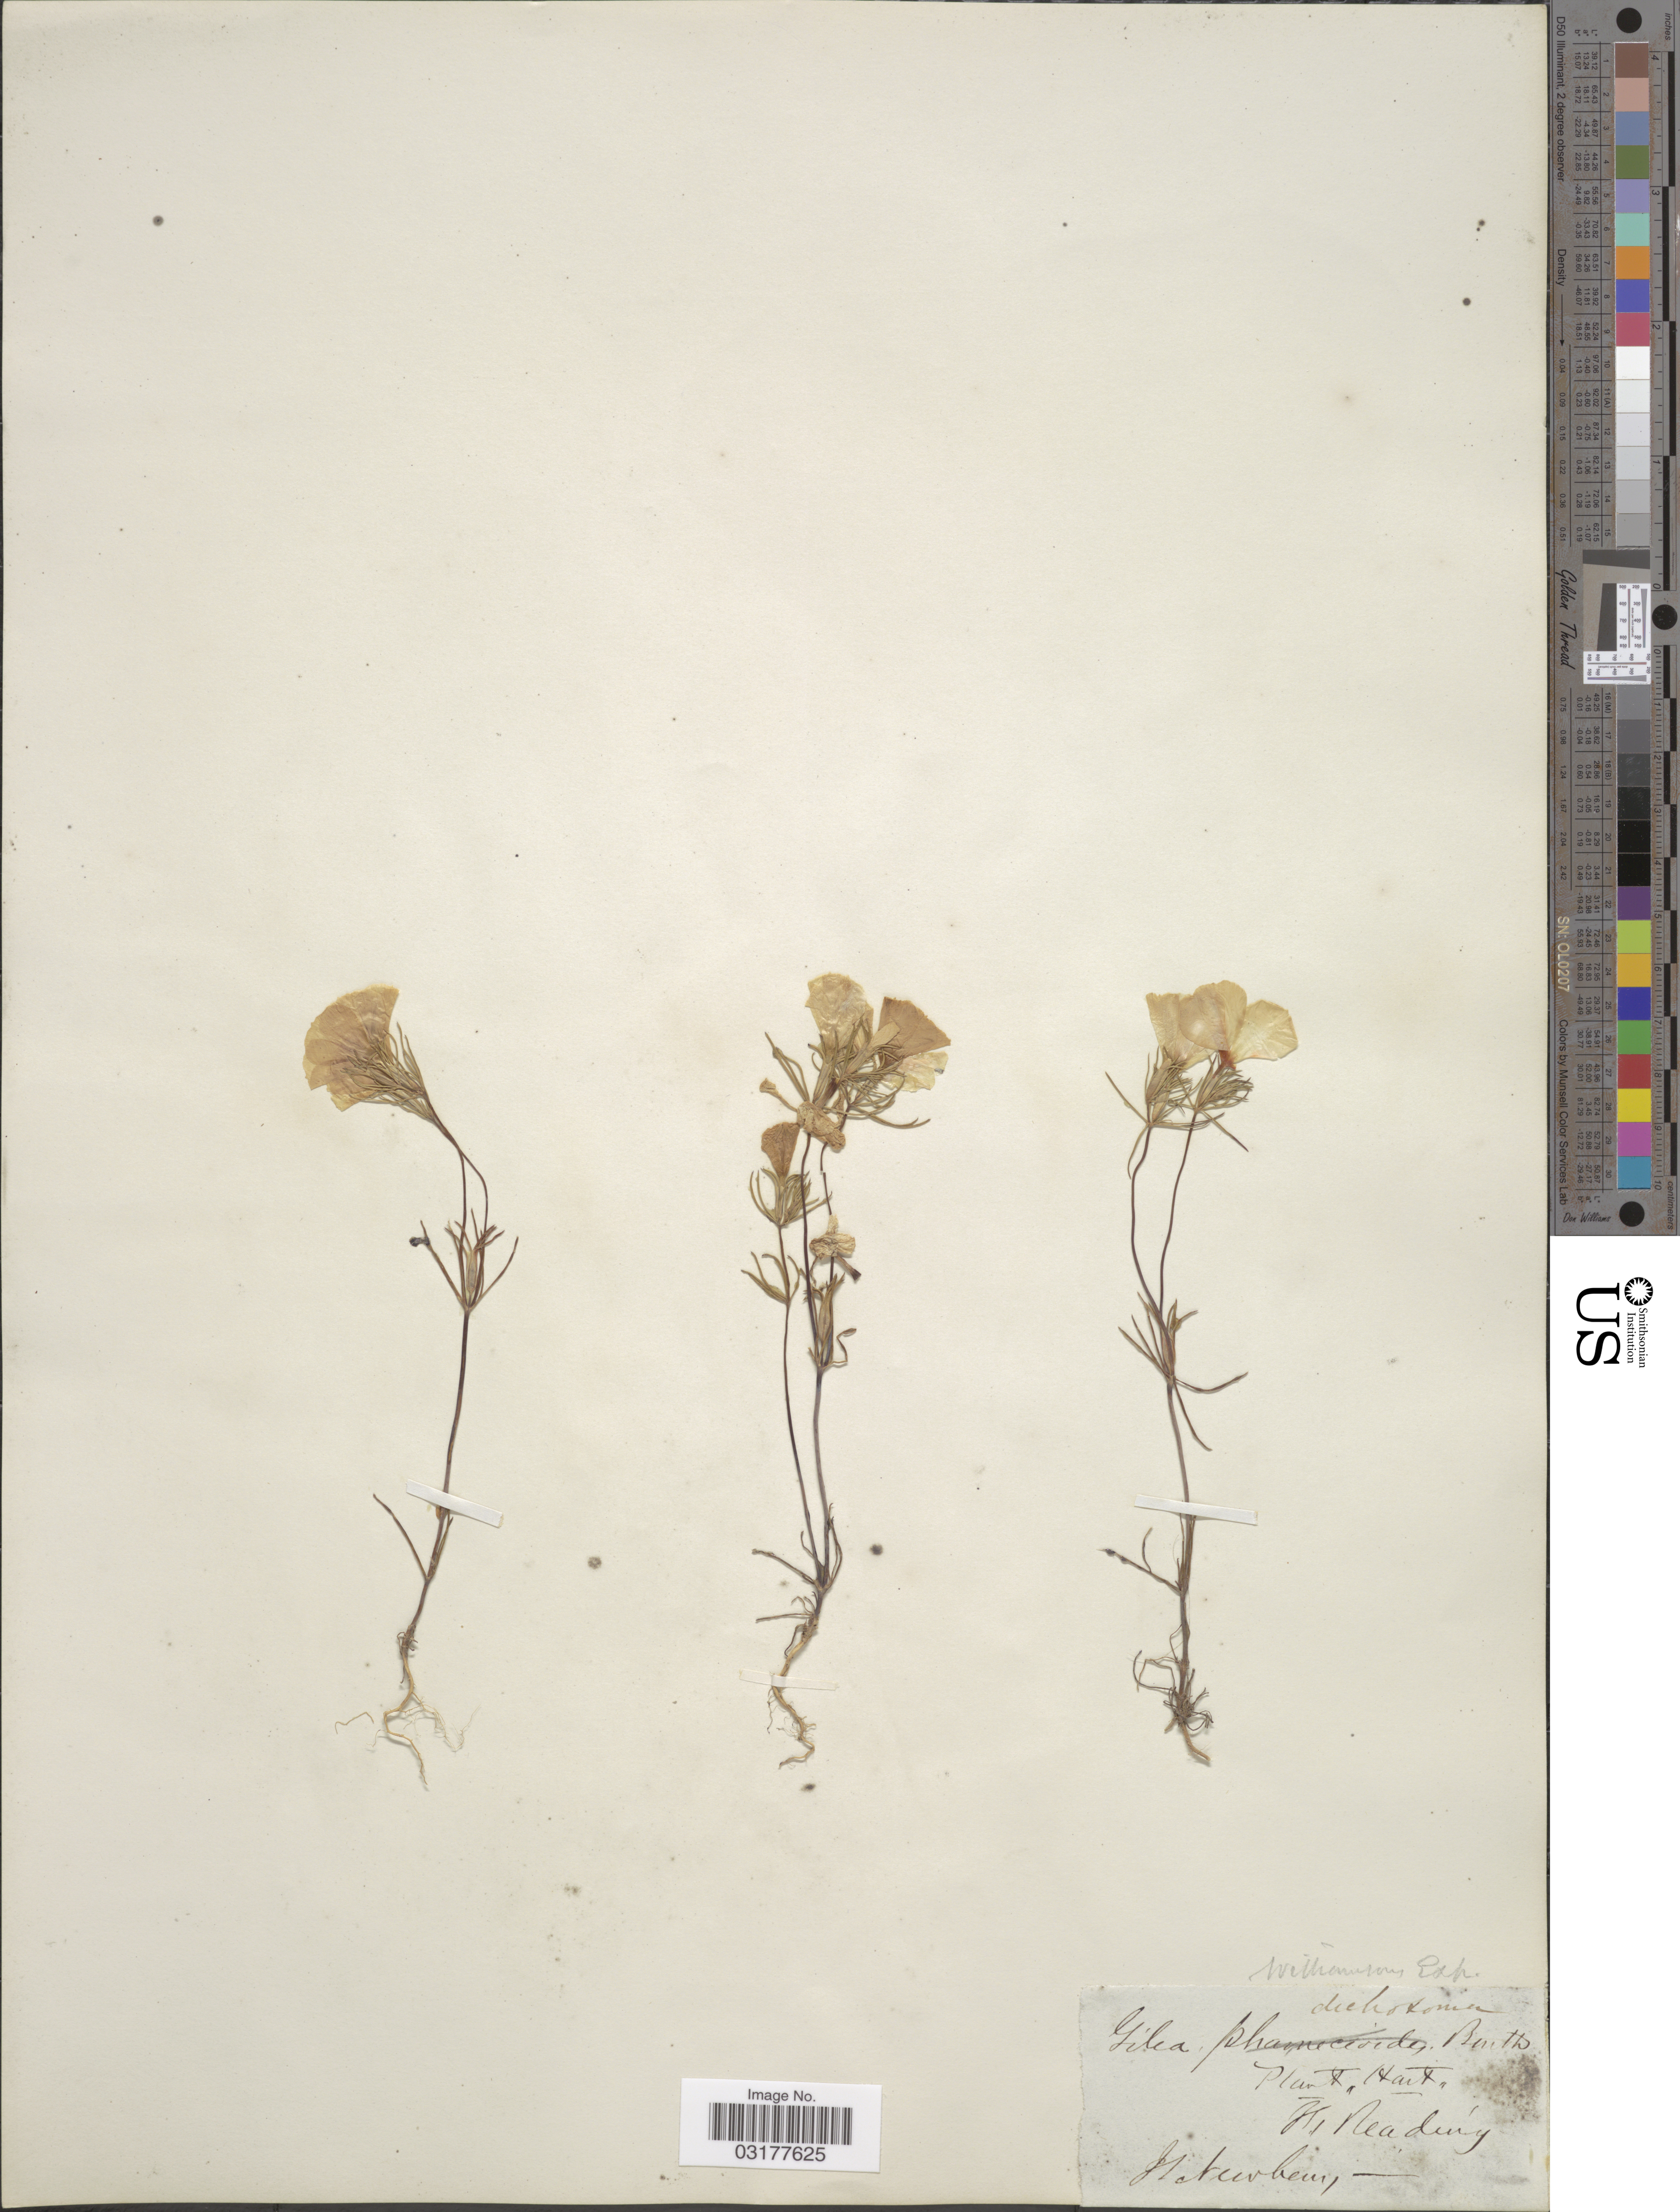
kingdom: Plantae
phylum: Tracheophyta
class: Magnoliopsida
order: Ericales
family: Polemoniaceae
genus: Linanthus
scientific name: Linanthus dichotomus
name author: Benth.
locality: Ft [interpreted]. Reading.